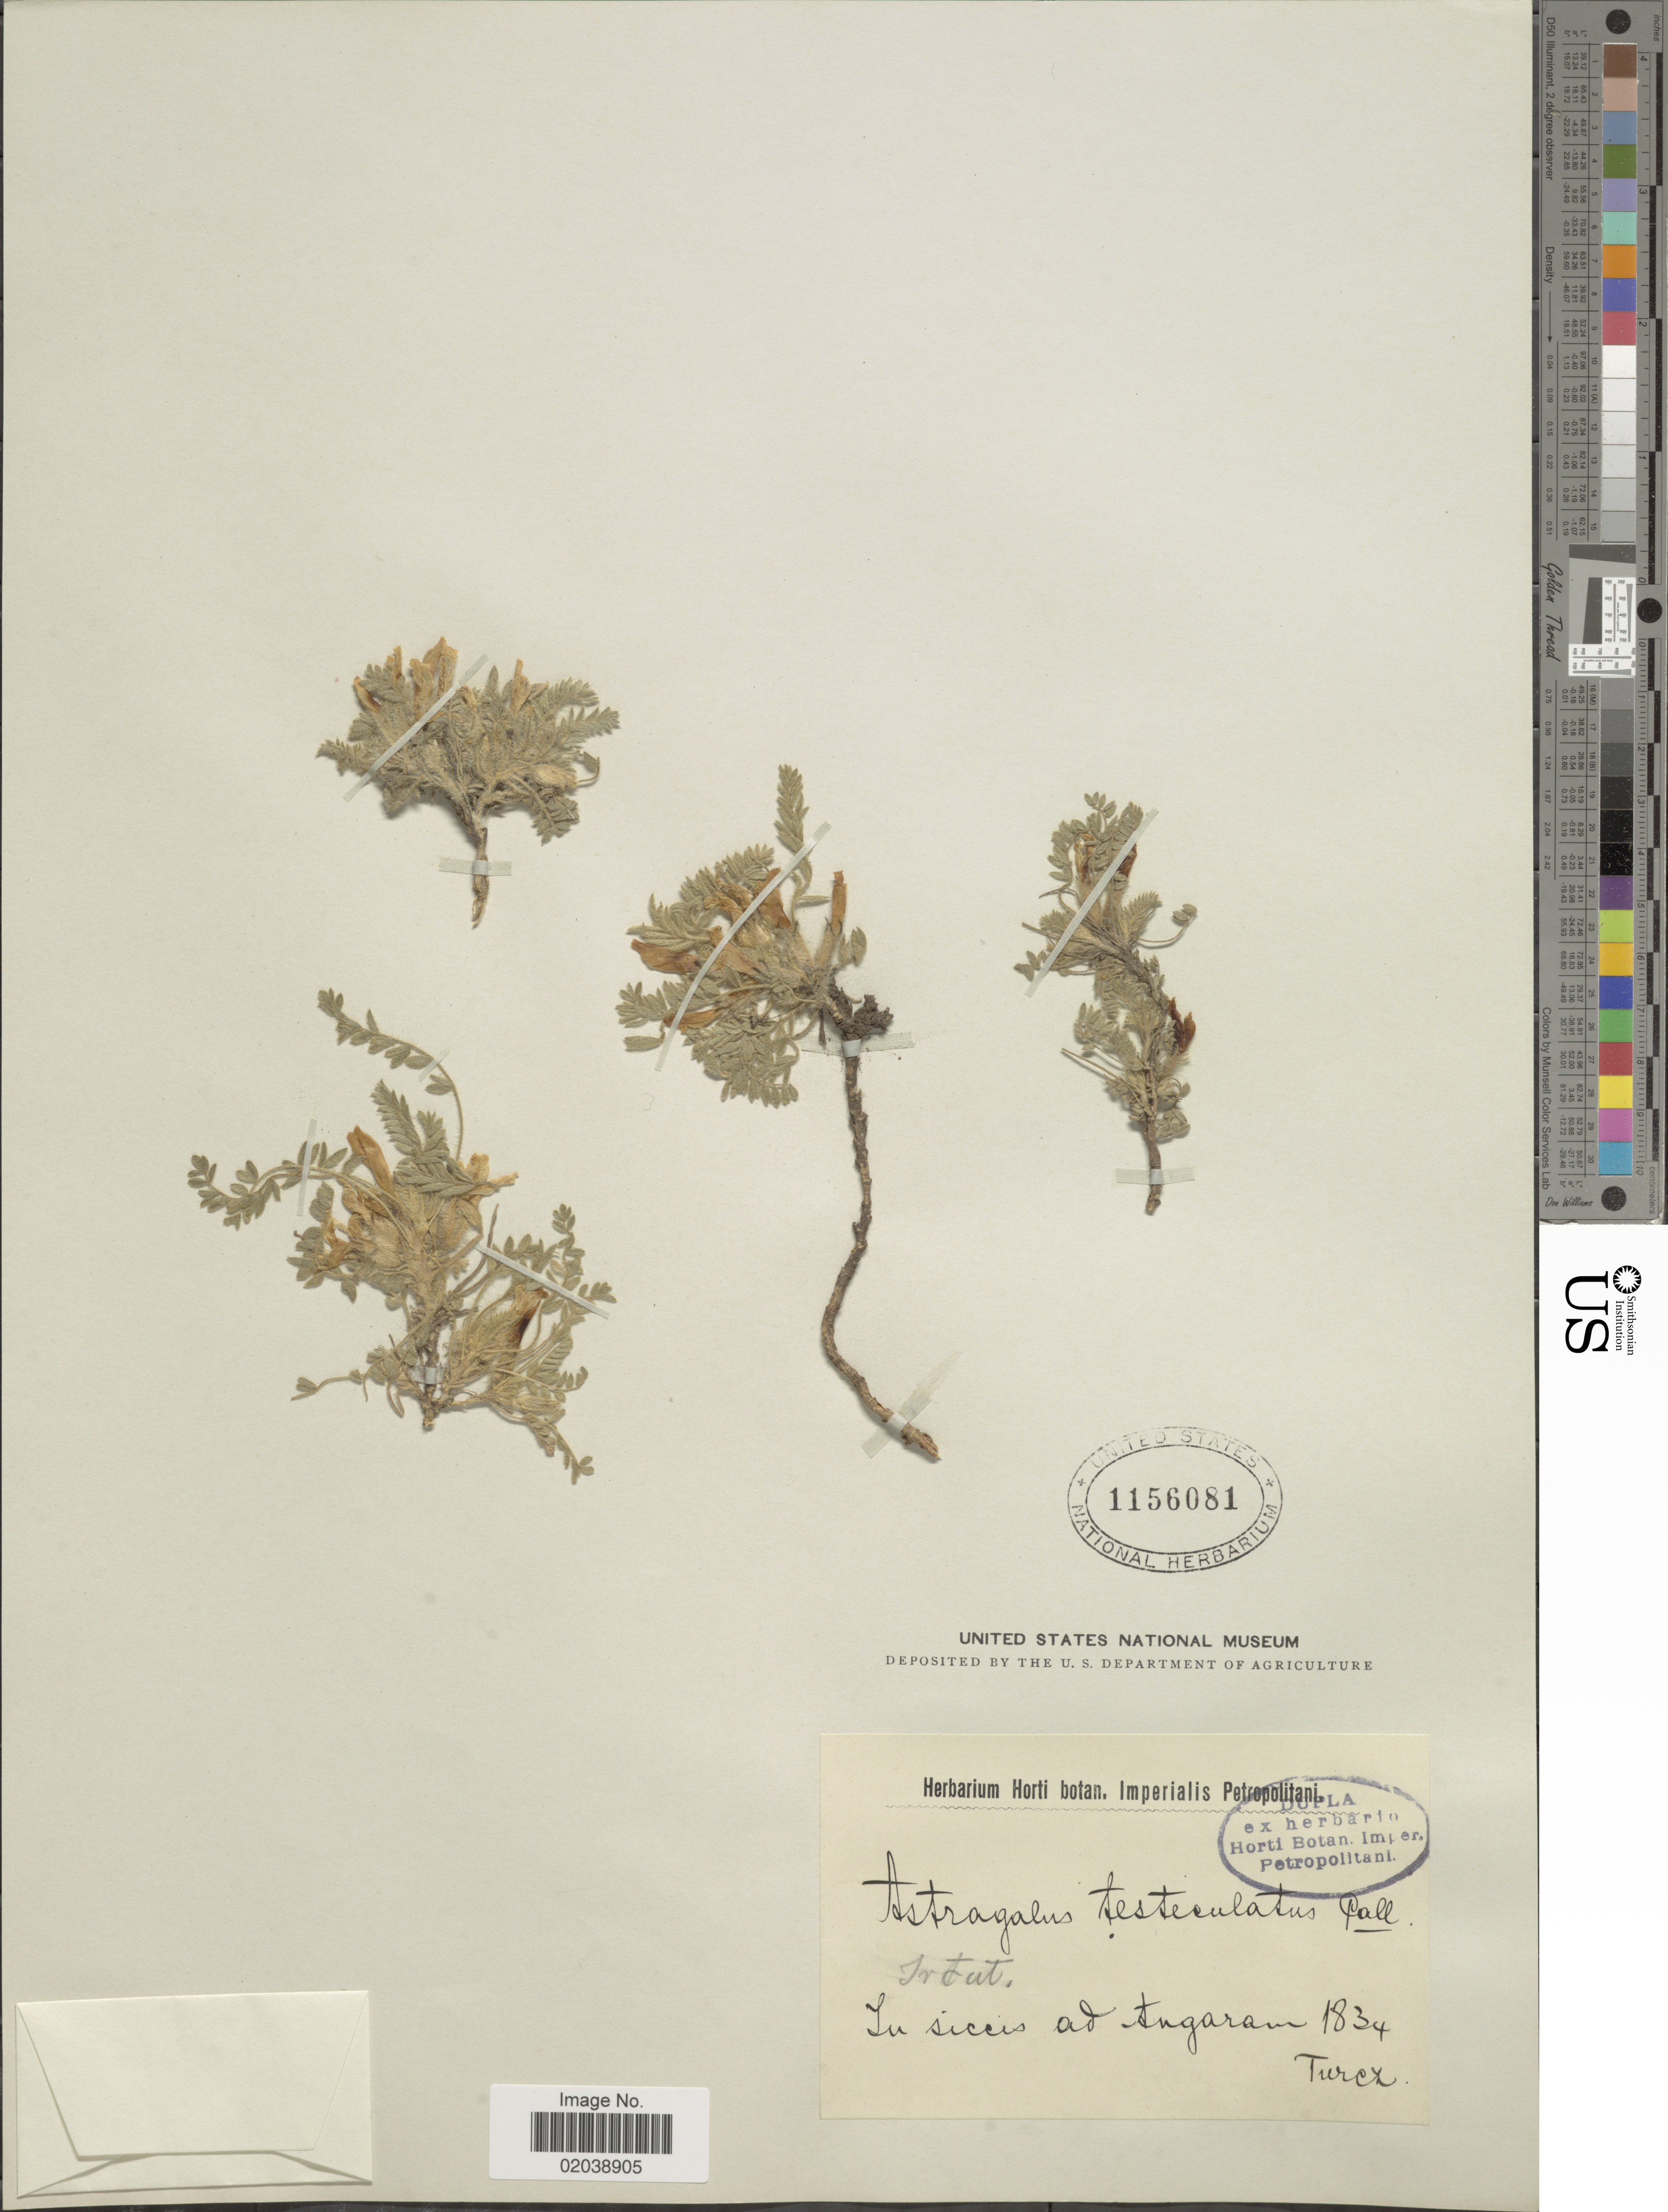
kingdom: Plantae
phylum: Tracheophyta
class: Magnoliopsida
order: Fabales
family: Fabaceae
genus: Astragalus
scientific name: Astragalus testiculatus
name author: Pall.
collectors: Turcz.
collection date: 1834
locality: In siccis ad Angaran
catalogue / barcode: US 1156081